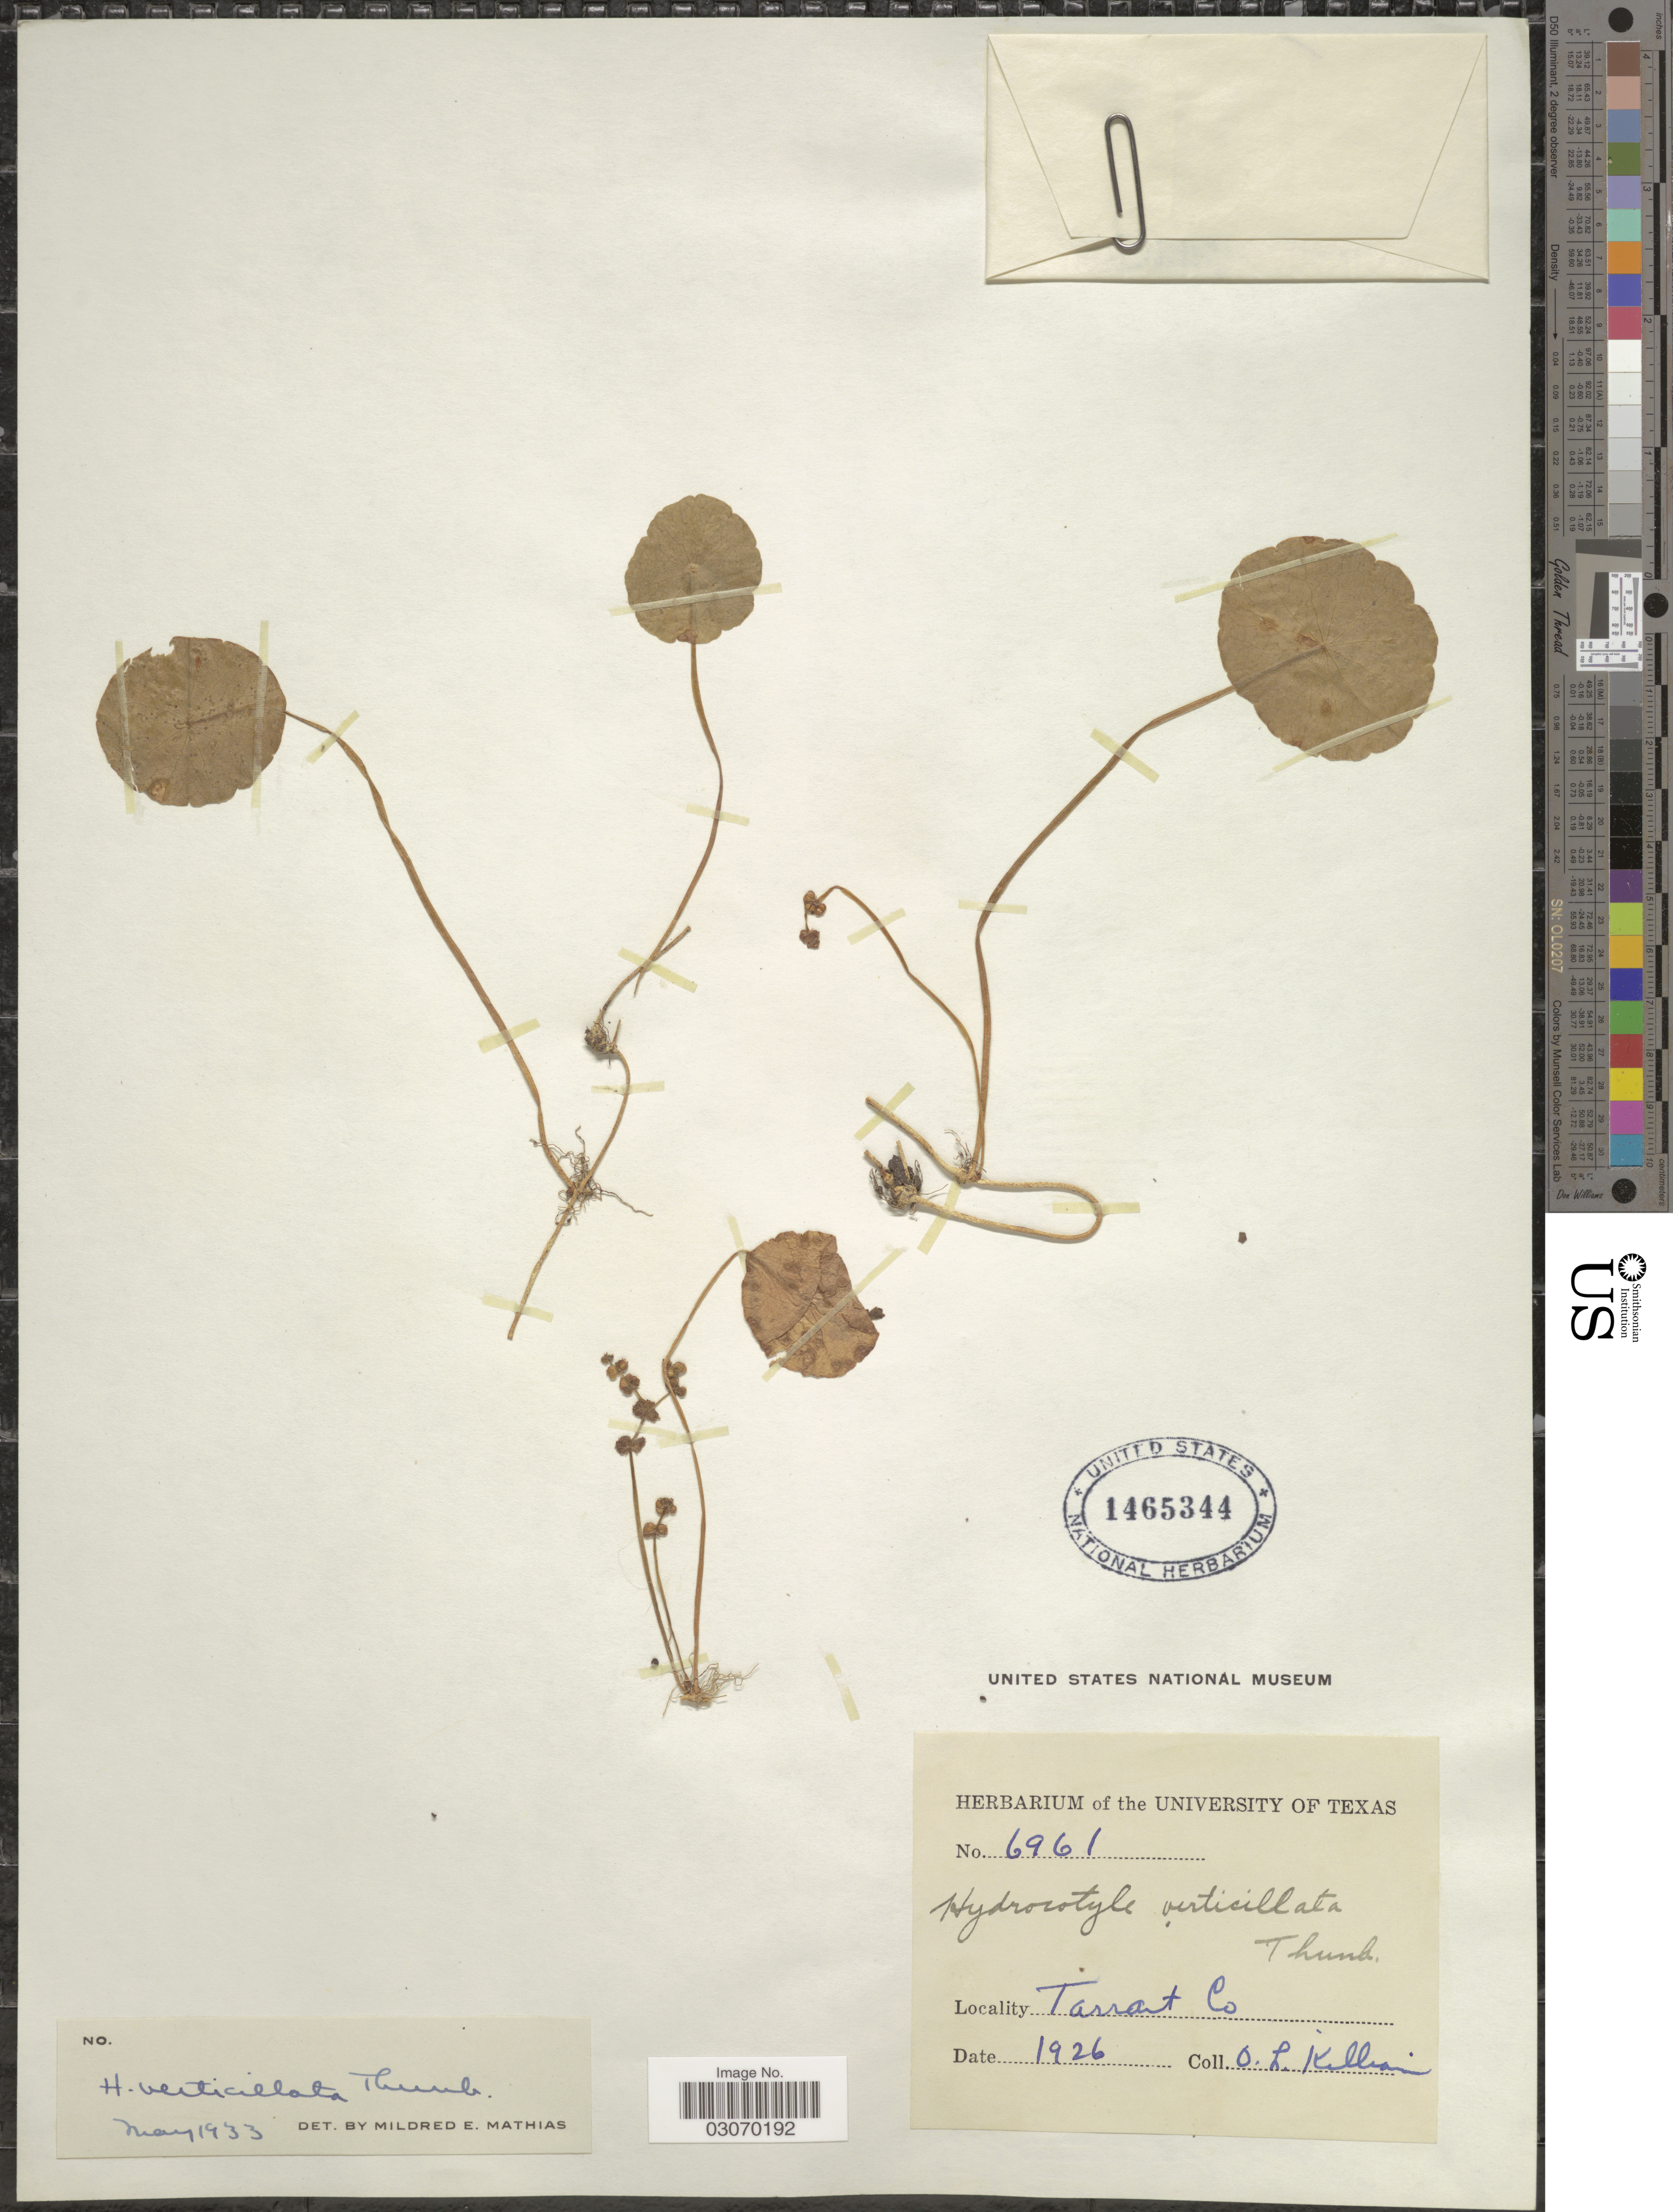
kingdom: Plantae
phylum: Tracheophyta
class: Magnoliopsida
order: Apiales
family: Araliaceae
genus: Hydrocotyle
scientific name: Hydrocotyle verticillata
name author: Thunb.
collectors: O. Killian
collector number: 6961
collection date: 1926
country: United States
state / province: Texas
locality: Tarrant Co.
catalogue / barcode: US 1465344